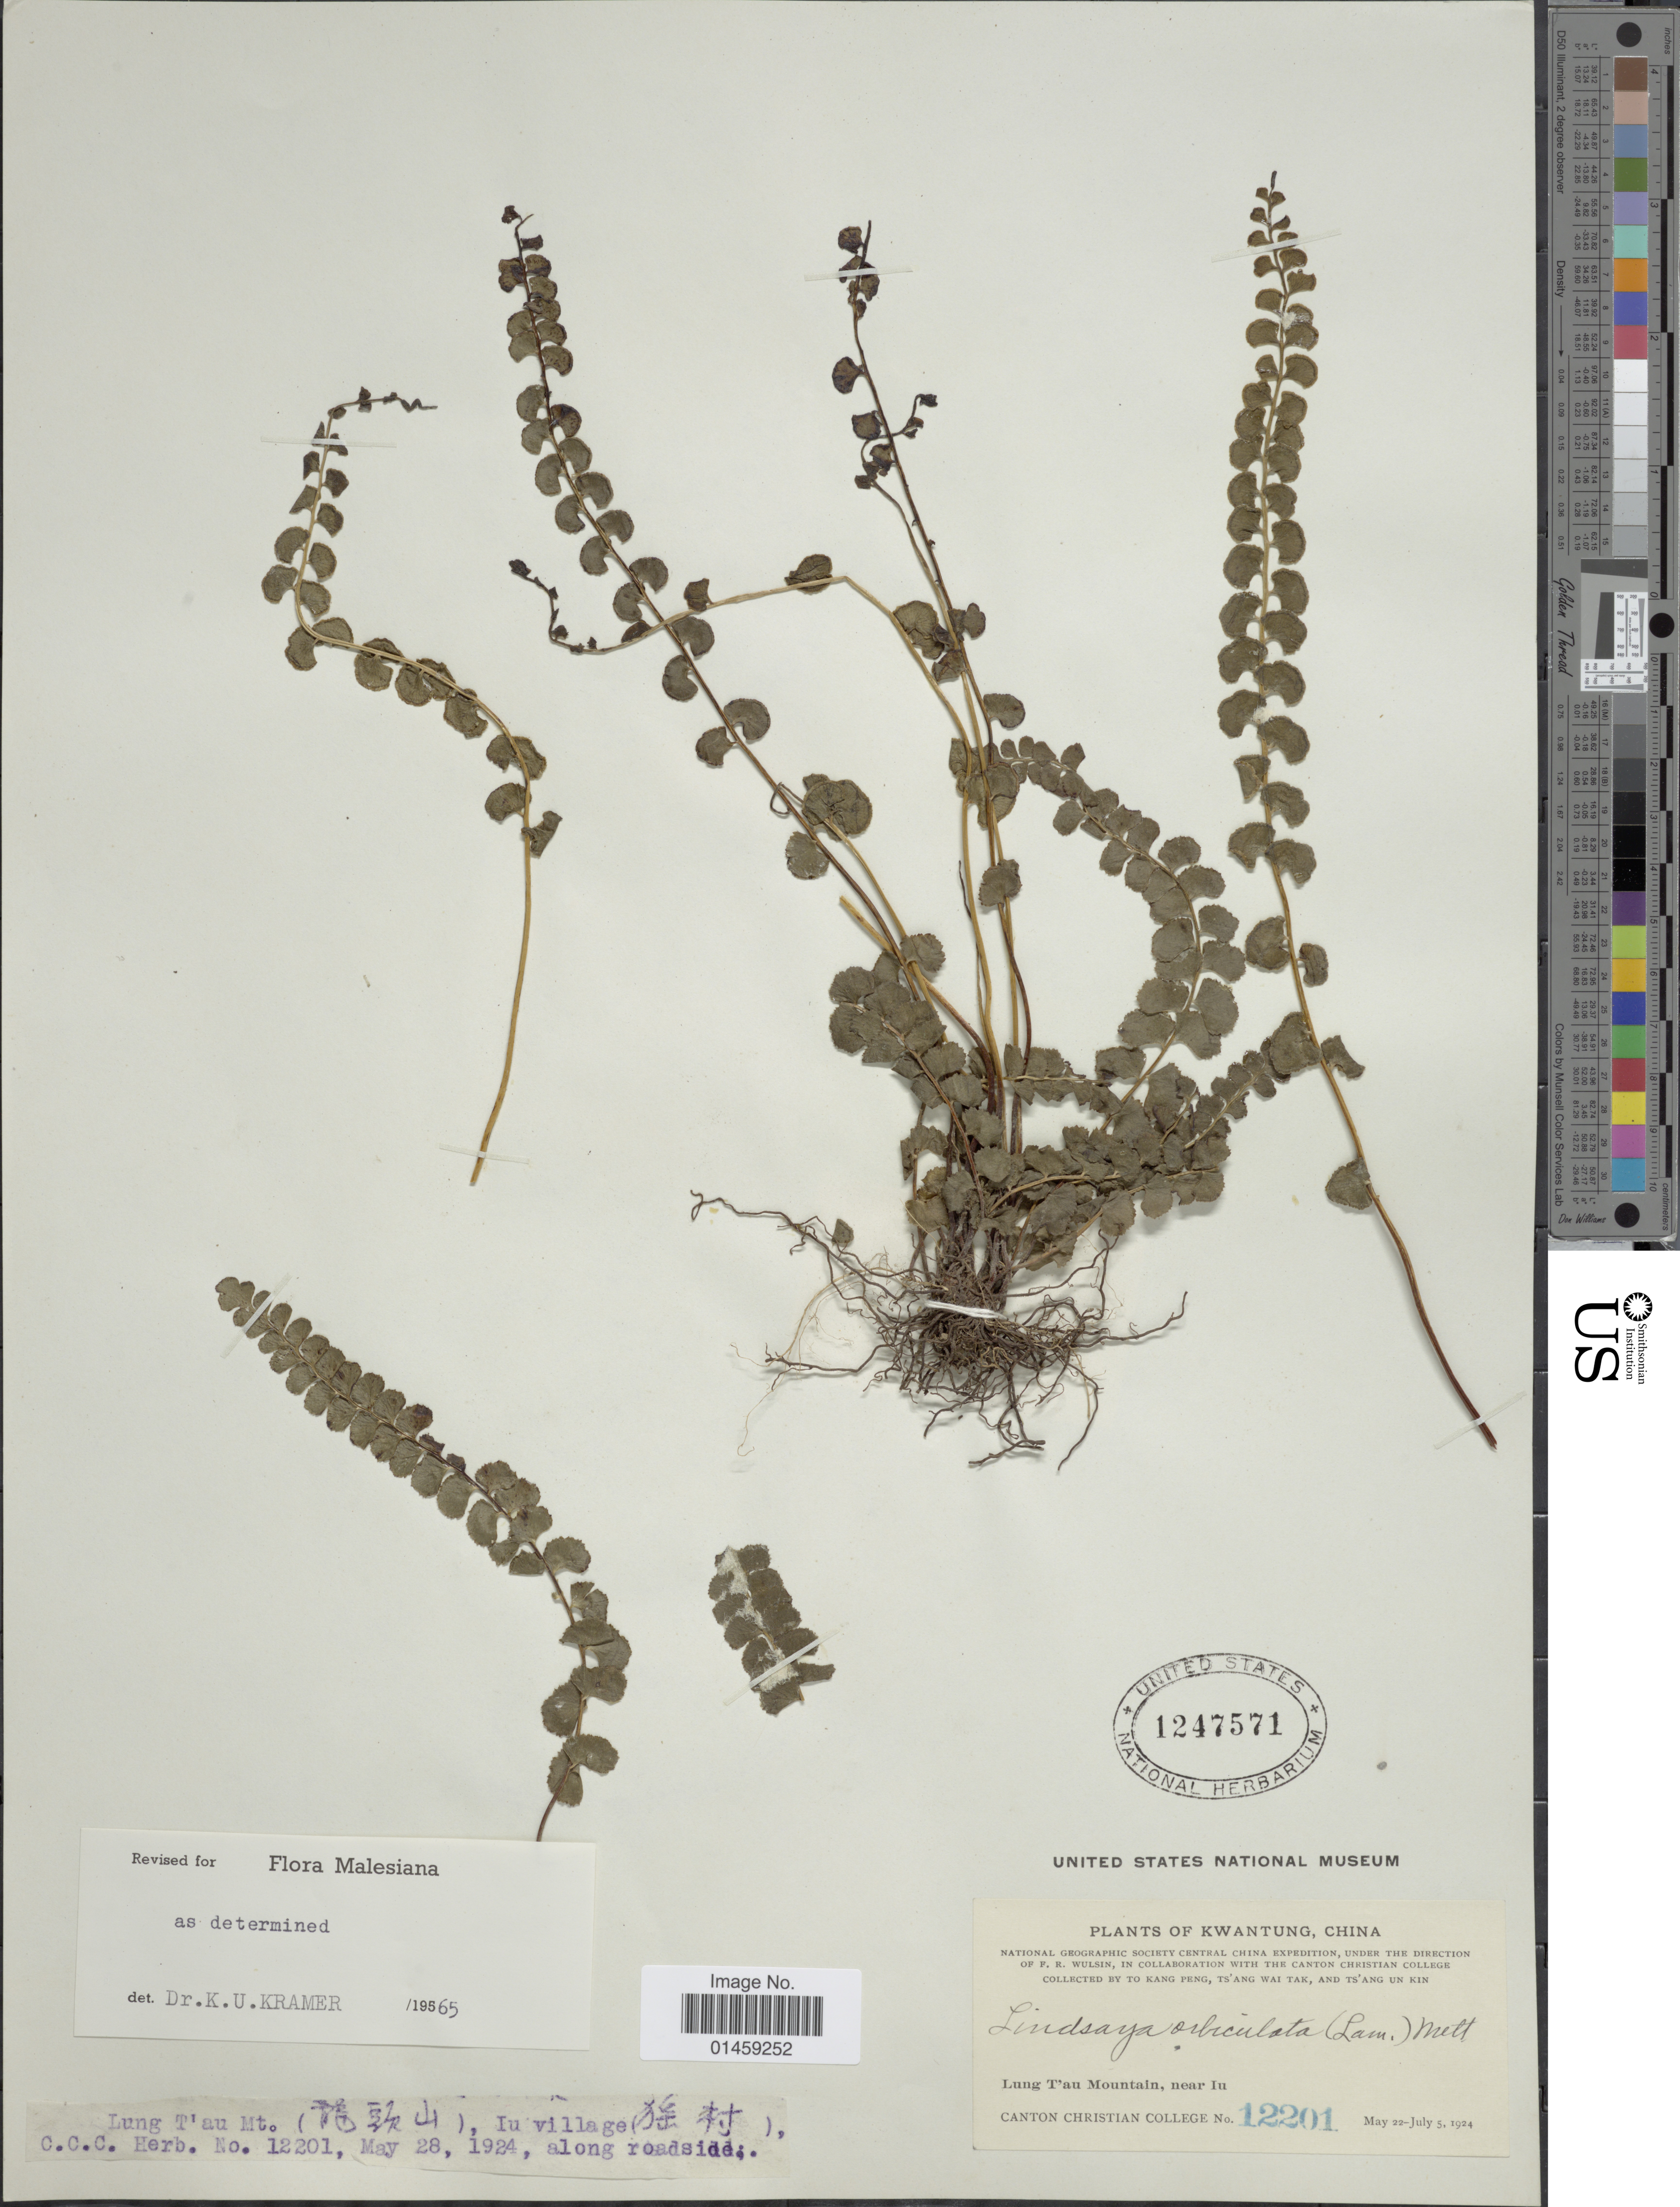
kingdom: Plantae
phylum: Tracheophyta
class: Polypodiopsida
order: Polypodiales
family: Lindsaeaceae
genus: Lindsaea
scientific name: Lindsaea orbiculata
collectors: T. K. Peng, W. T. Tsang & T. Kin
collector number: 12201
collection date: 1924-05-22/1924-07-05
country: China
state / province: Guangdong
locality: Kwangtung. Lung T'au Mountain, near Iu.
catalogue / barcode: US 1247571